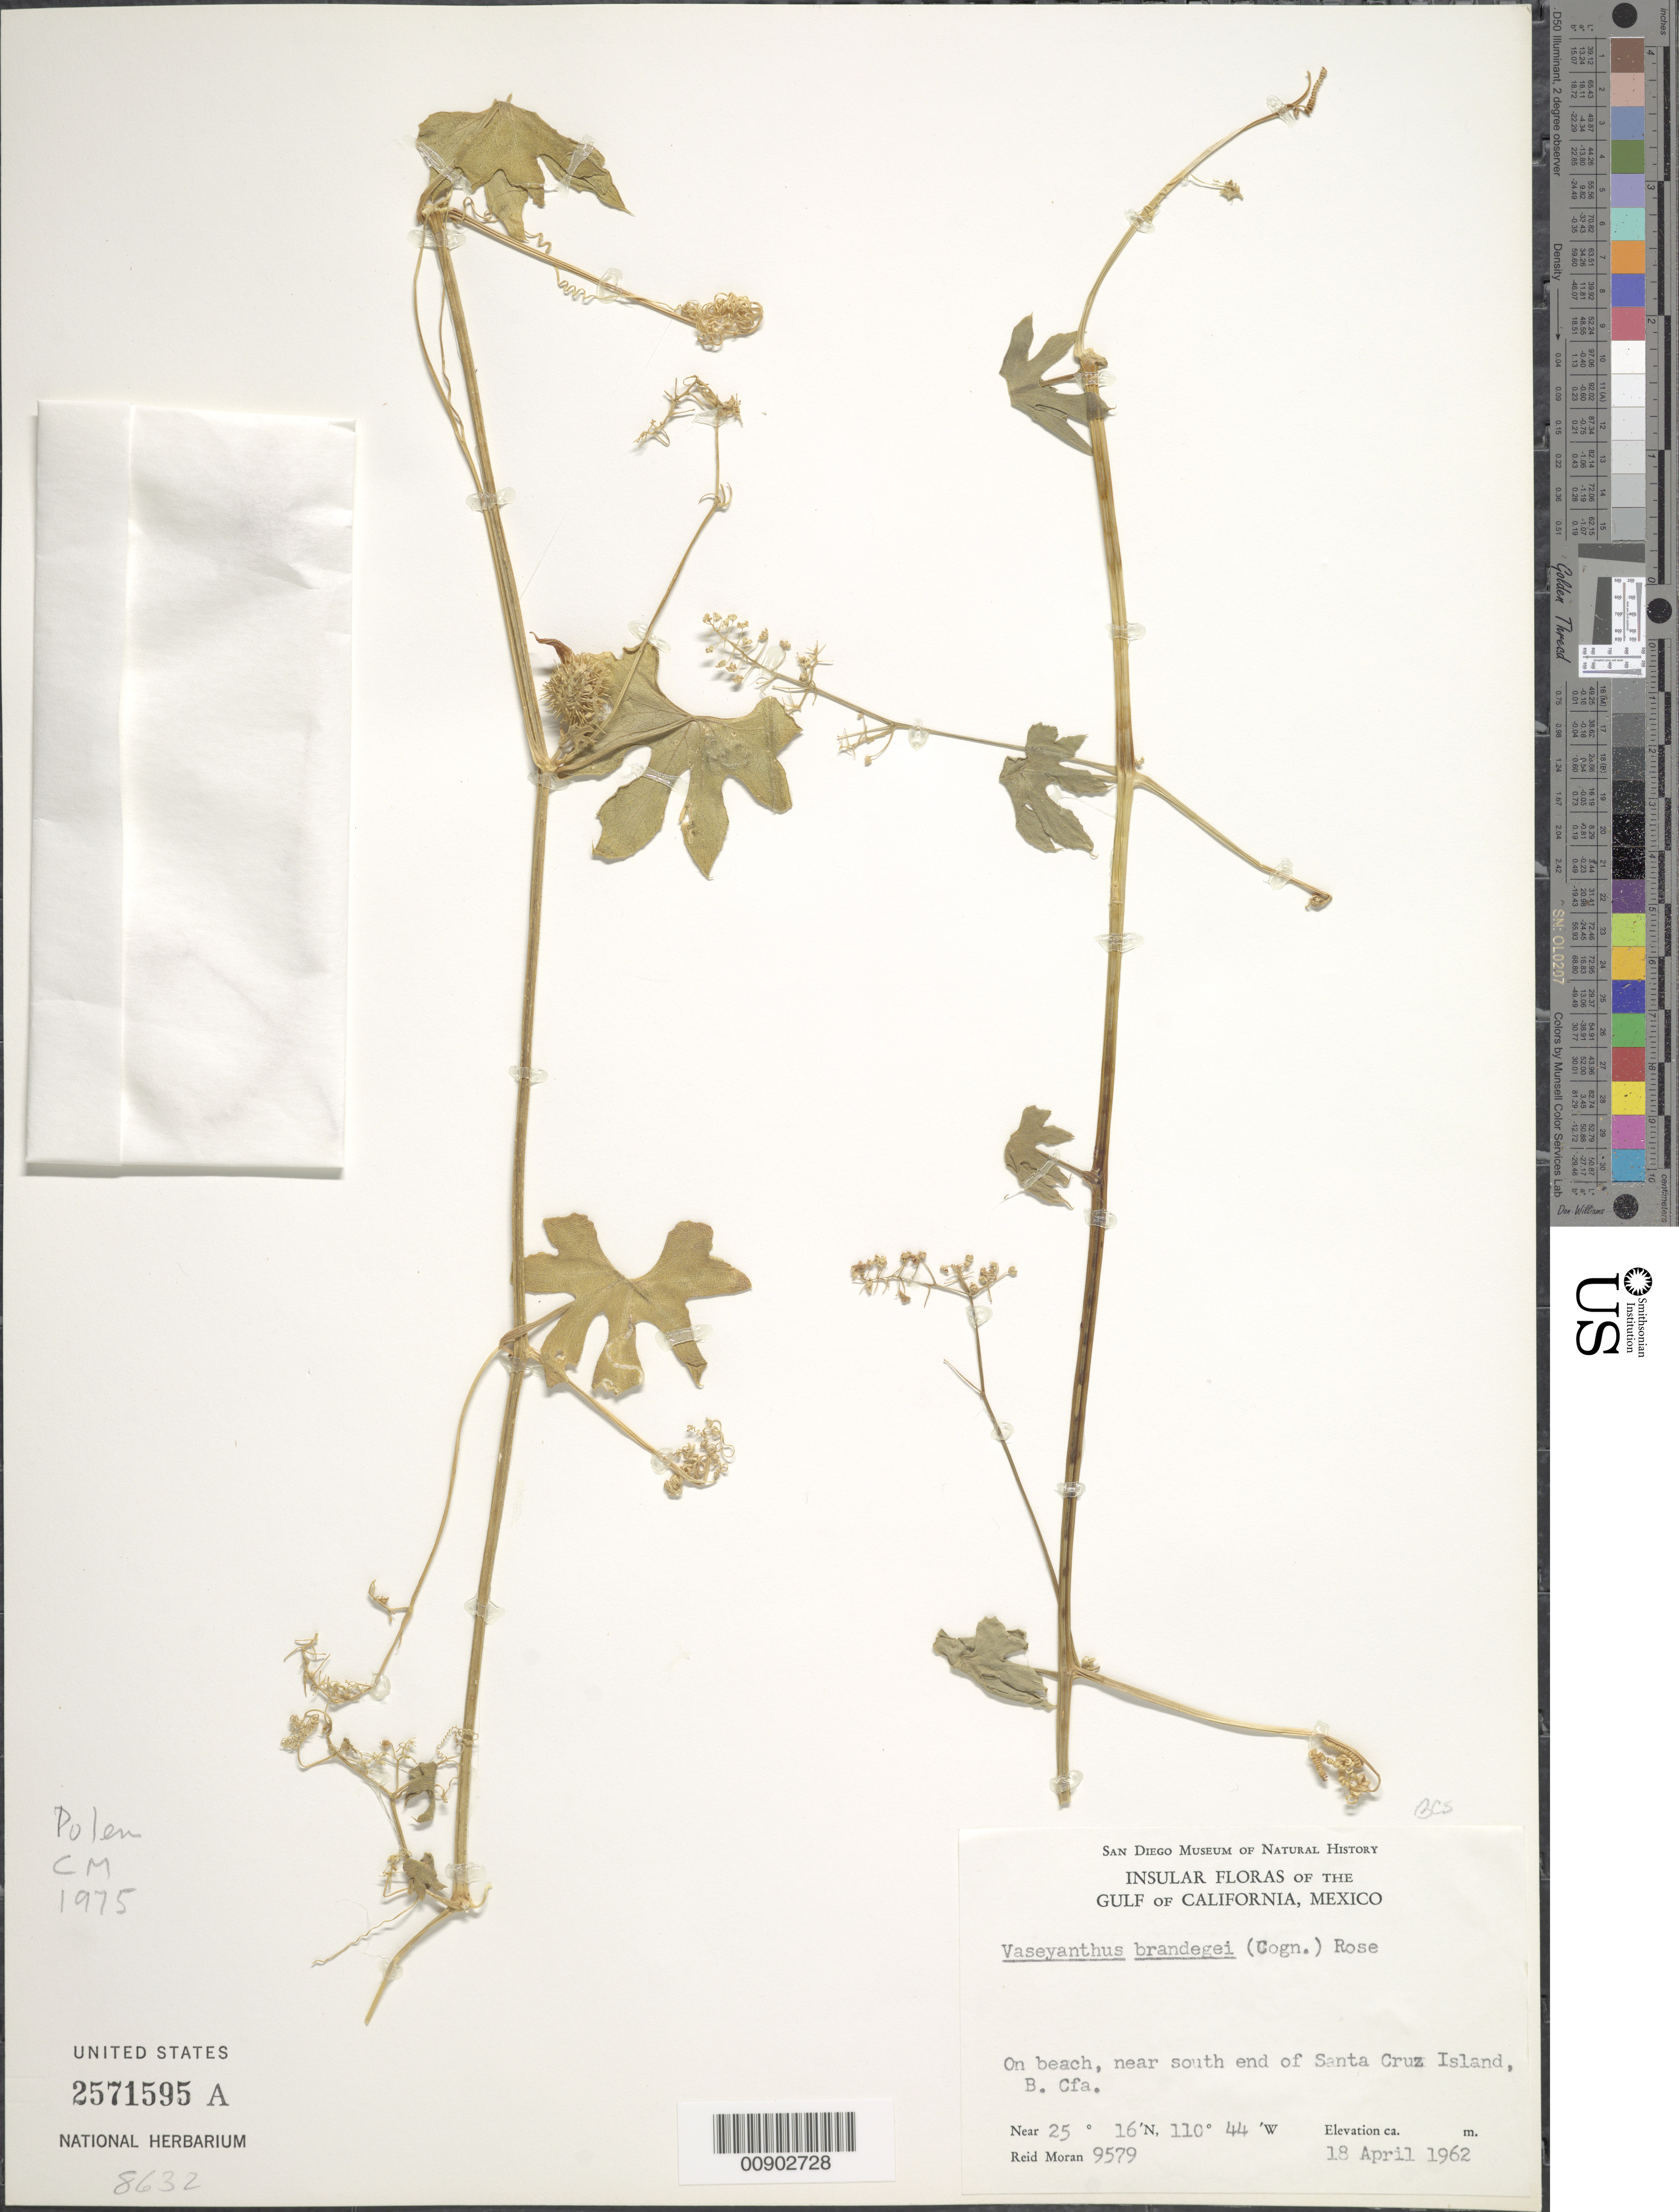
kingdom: Plantae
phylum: Tracheophyta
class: Magnoliopsida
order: Cucurbitales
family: Cucurbitaceae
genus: Echinopepon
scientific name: Echinopepon insularis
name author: S. Watson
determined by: Strong, Mark T., (BOT), Smithsonian Institution - National Museum of Natural History (UNITED STATES)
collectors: R. V. Moran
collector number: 9579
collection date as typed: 18 Apr 1962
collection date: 1962-04-18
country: Mexico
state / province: Baja California Sur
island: Santa Cruz I.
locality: Near south end of Santa Cruz Island.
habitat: On beach.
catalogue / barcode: US 2571595A